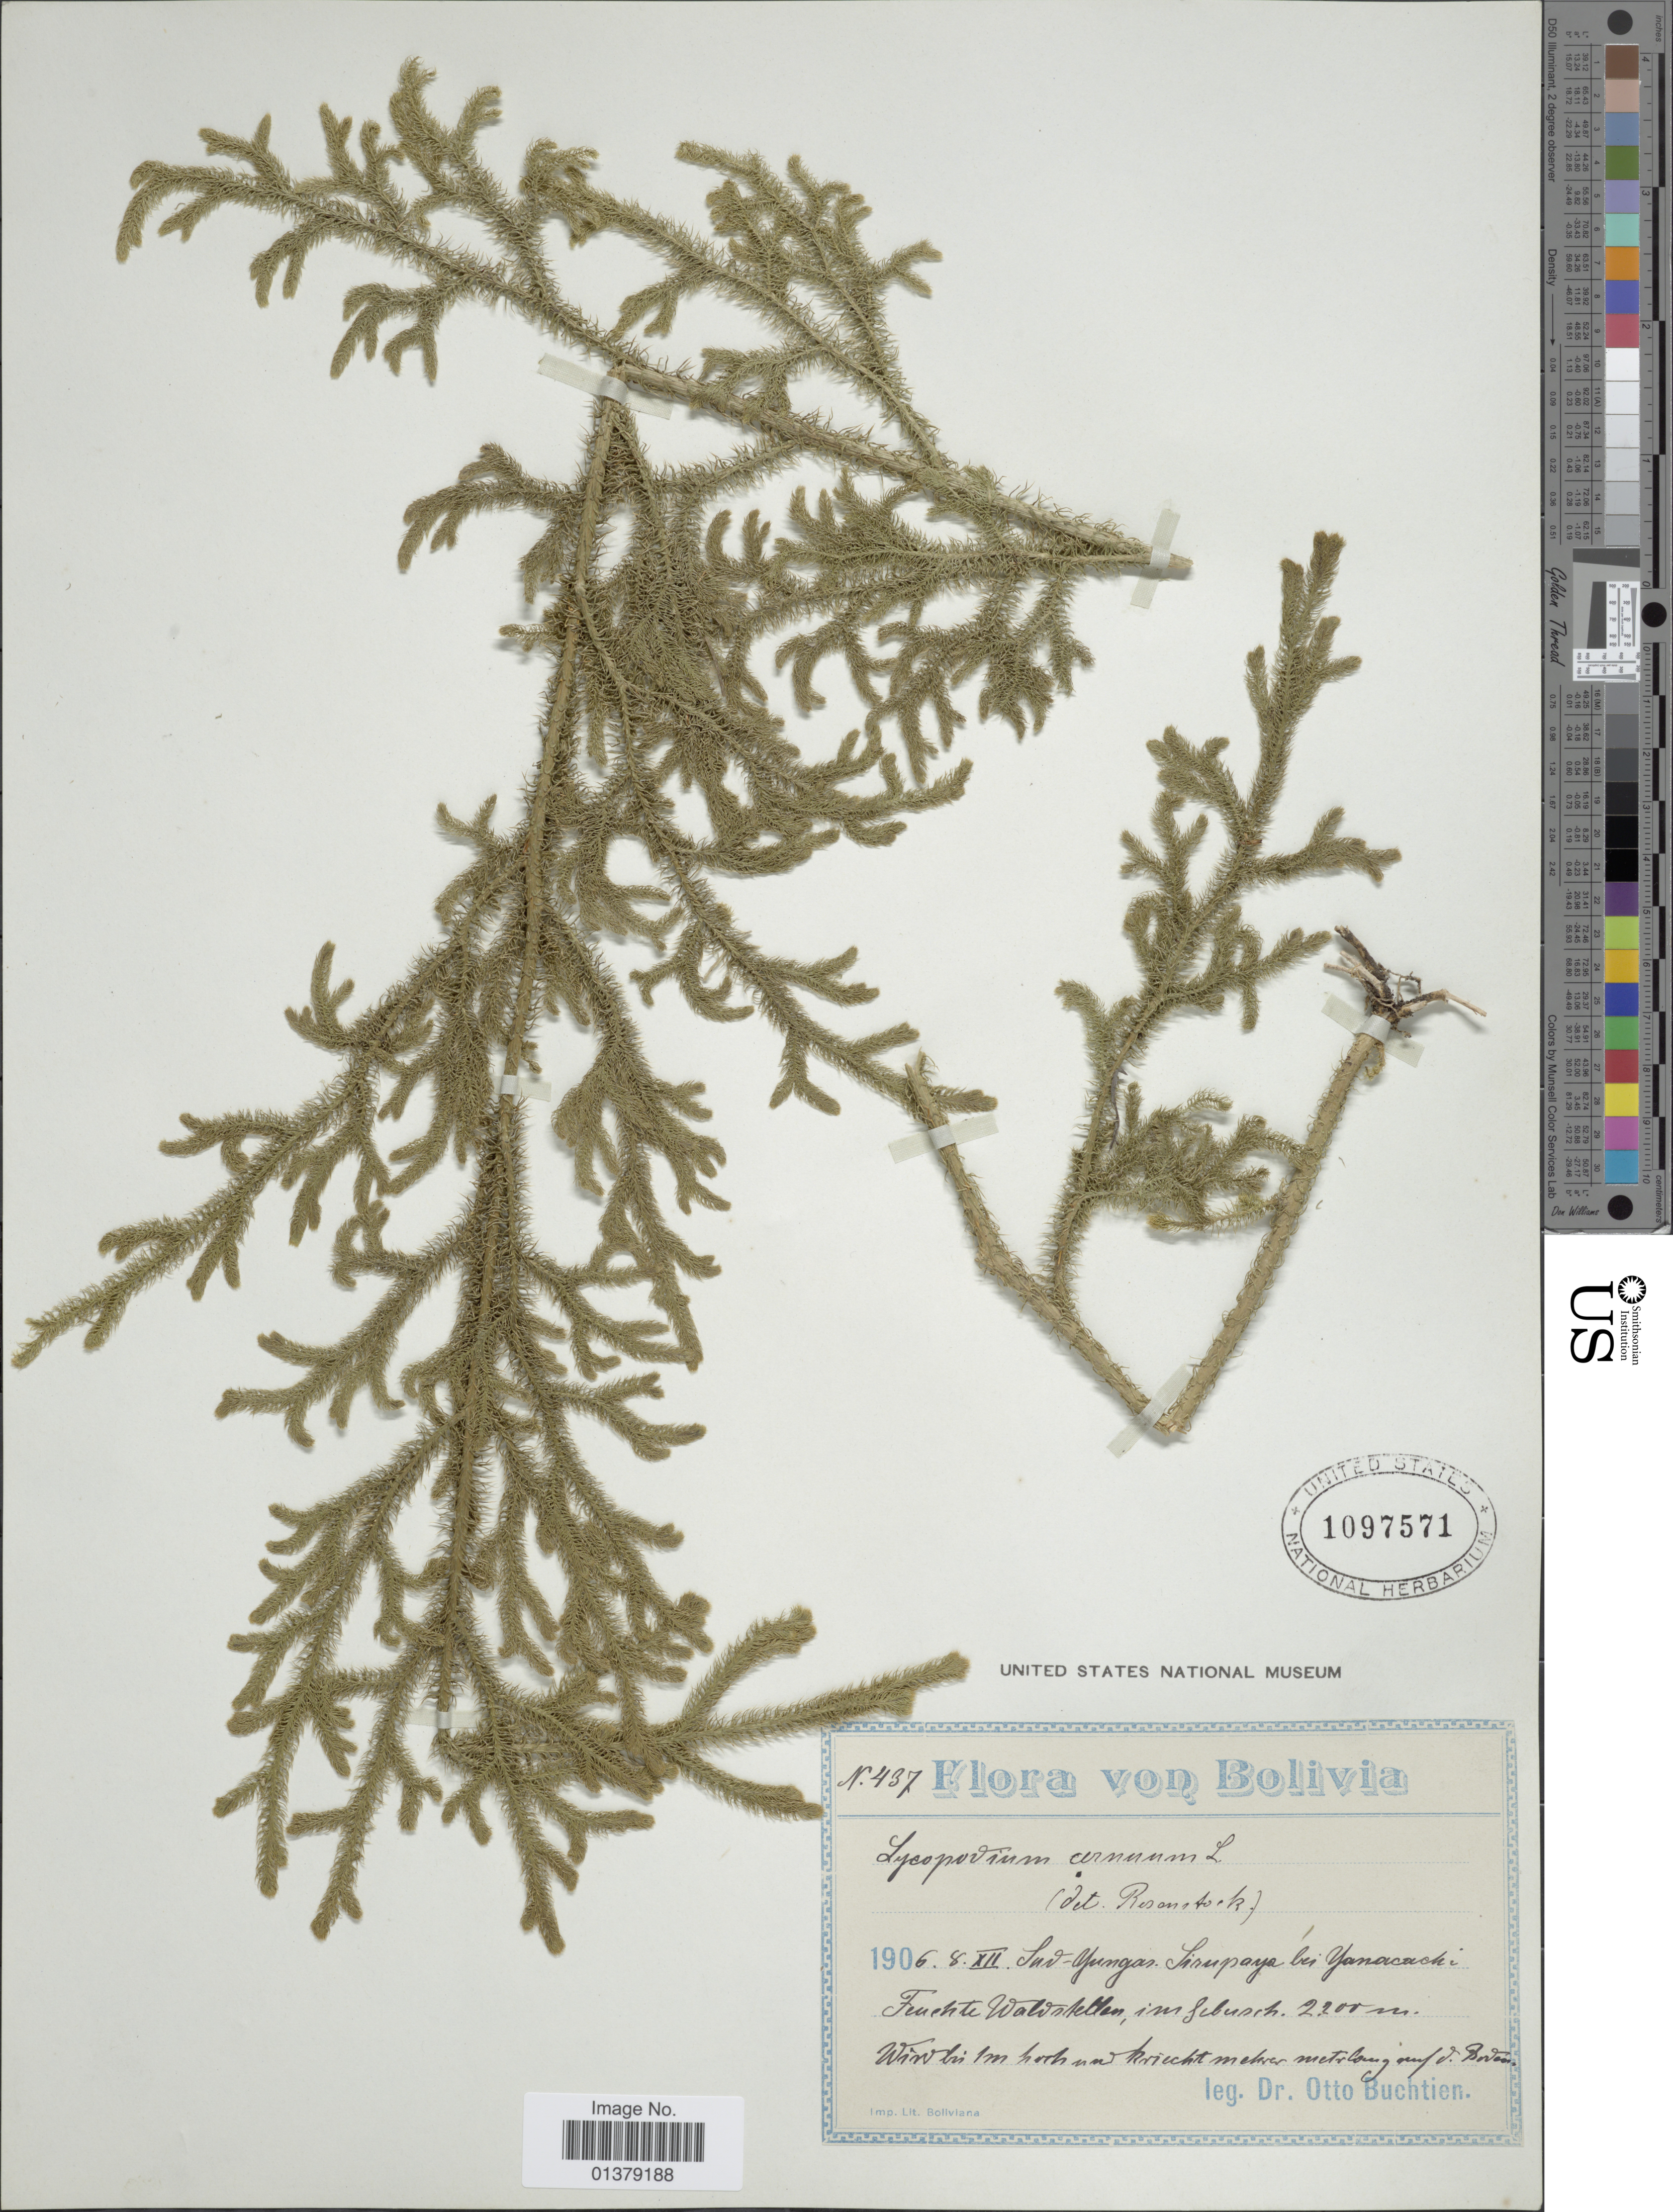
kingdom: Plantae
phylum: Tracheophyta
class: Lycopodiopsida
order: Lycopodiales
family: Lycopodiaceae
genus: Palhinhaea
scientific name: Palhinhaea curvata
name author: (Sw.) Holub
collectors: O. Buchtien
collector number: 437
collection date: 1906-12-08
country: Bolivia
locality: Sud-Yungas, Sirapaya bei Yanacachi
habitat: Feuchte walderfellen, im gebusch.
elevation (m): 2200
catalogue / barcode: US 1097571